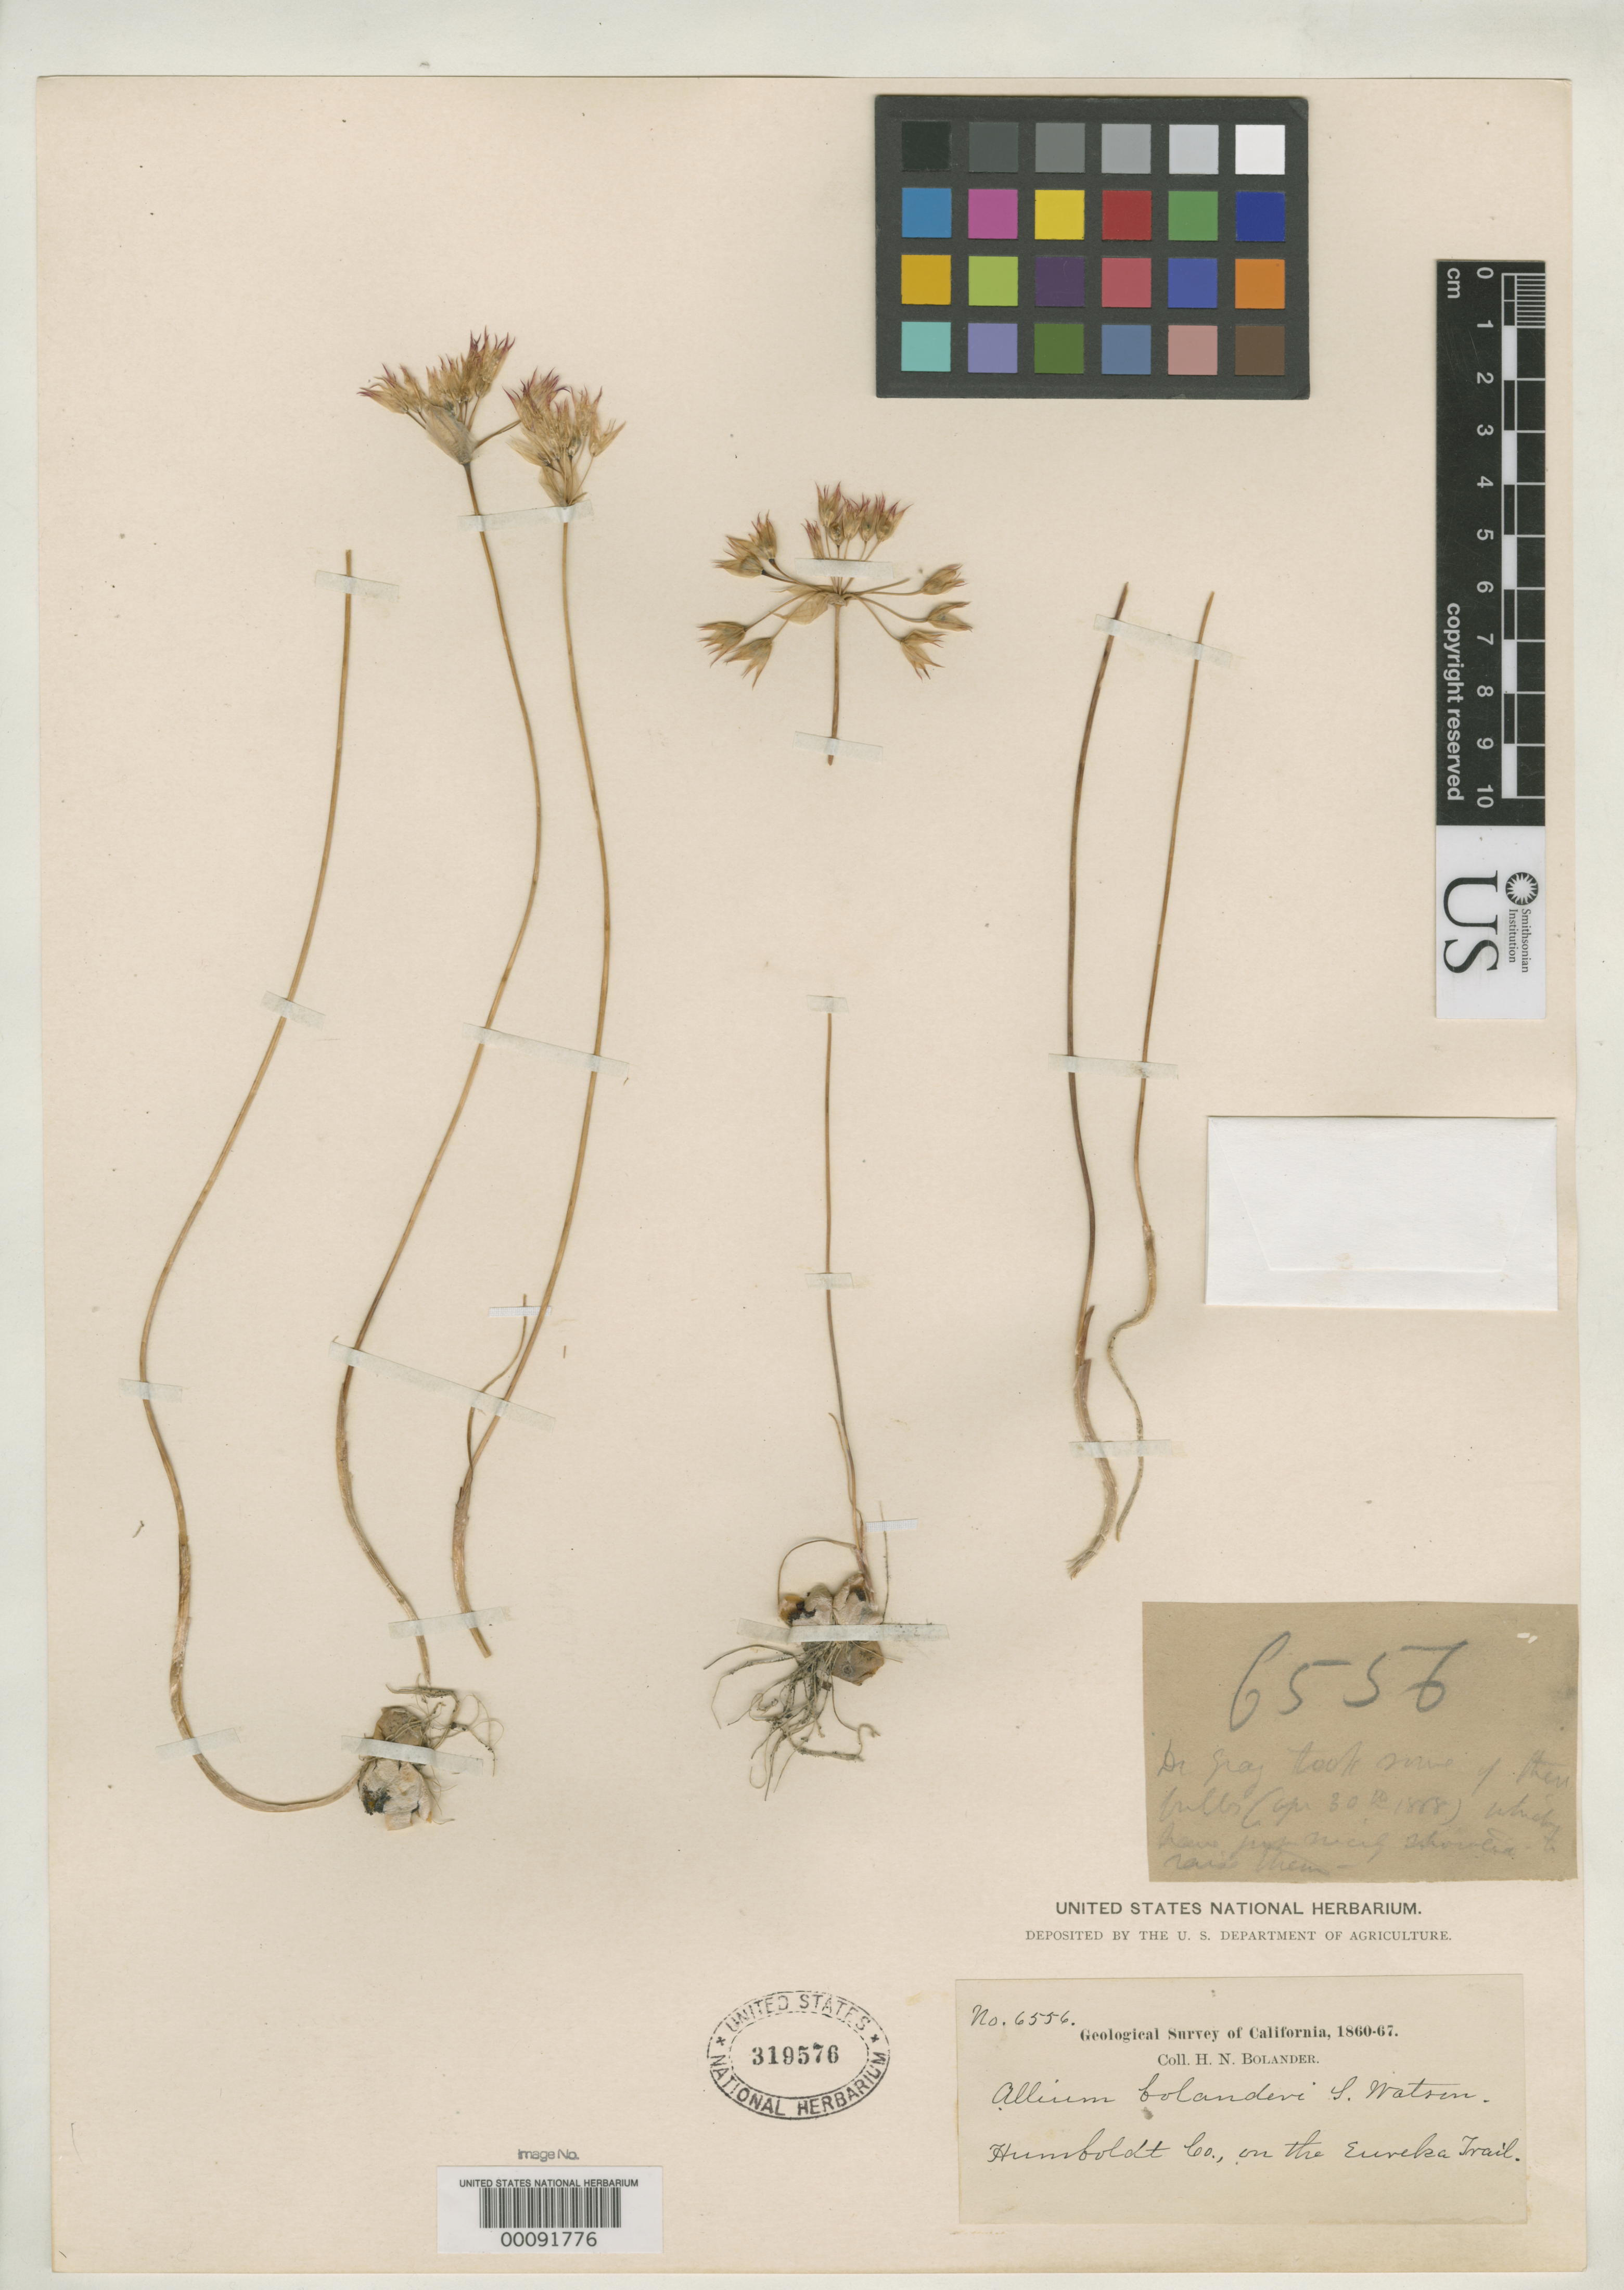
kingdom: Plantae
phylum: Tracheophyta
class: Liliopsida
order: Asparagales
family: Amaryllidaceae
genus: Allium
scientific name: Allium bolanderi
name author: S. Watson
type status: Syntype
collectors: H. Bolander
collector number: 6556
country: United States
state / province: California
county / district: Humboldt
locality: Eureka trail.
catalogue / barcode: US 319576